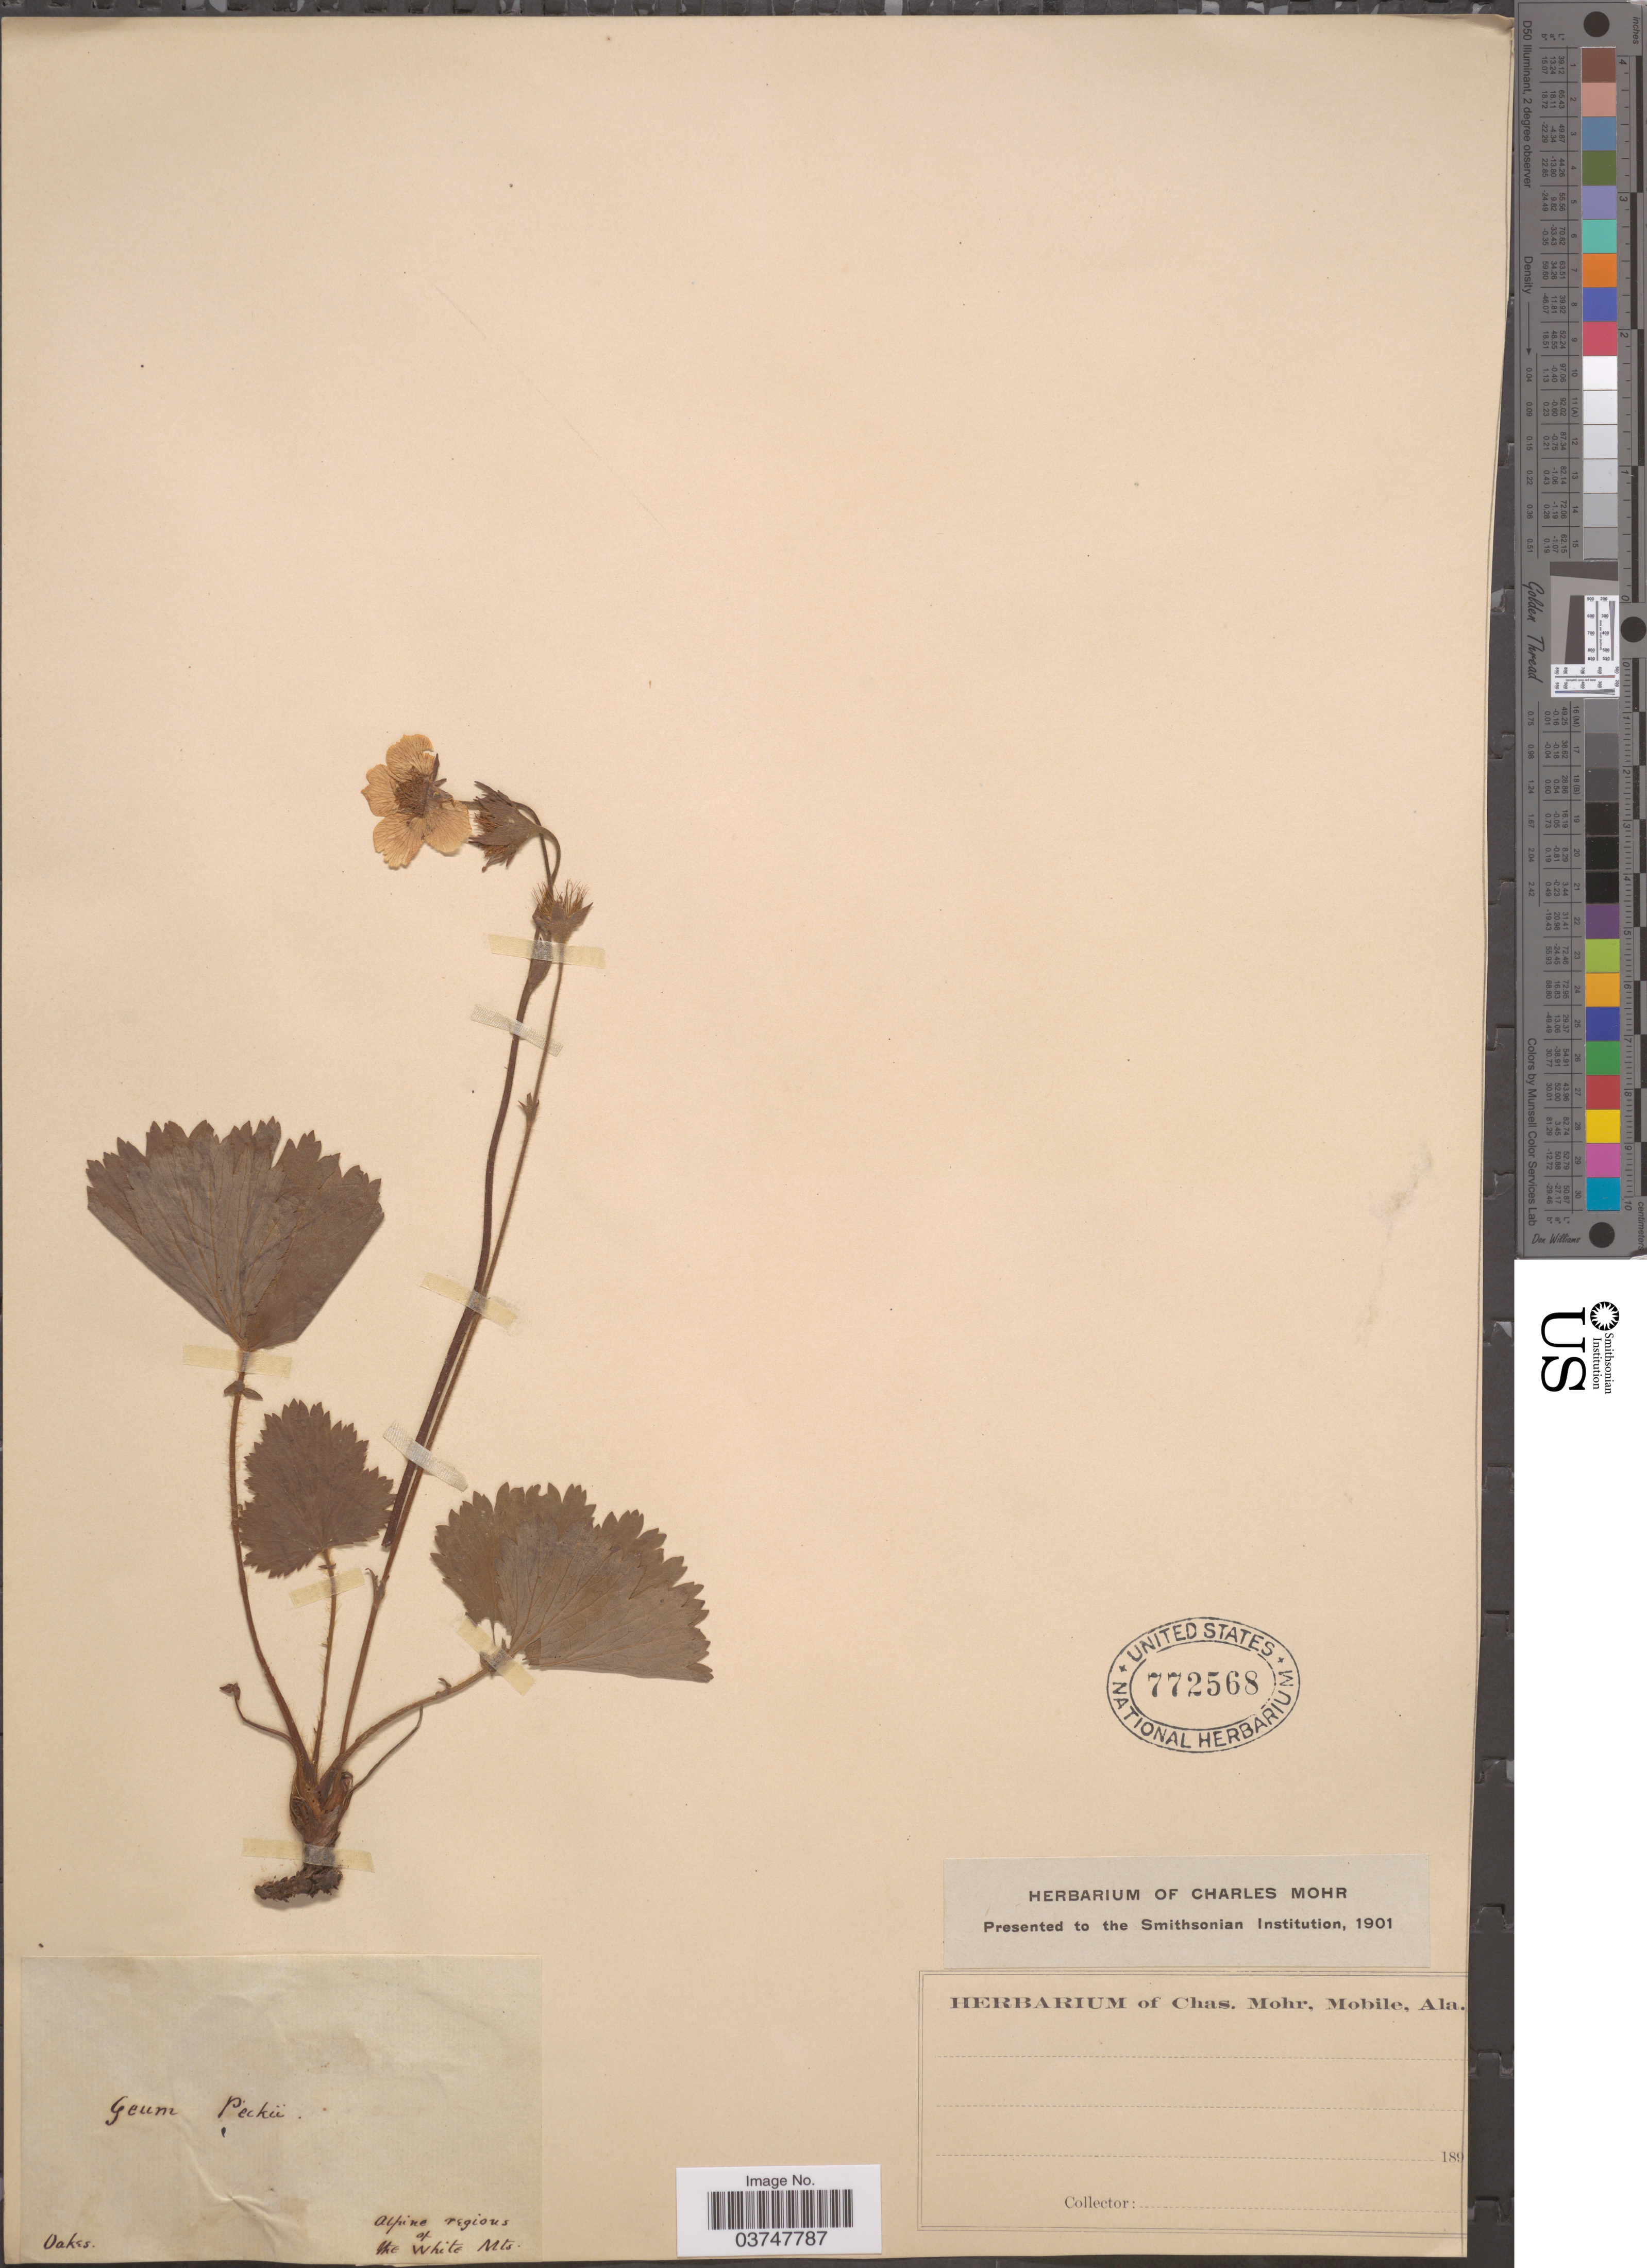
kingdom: Plantae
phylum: Tracheophyta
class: Magnoliopsida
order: Rosales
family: Rosaceae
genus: Geum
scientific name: Geum peckii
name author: Pursh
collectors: -. Oakes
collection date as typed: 189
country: United States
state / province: New Hampshire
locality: Alpine regions of the White Mts.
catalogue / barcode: US 772568